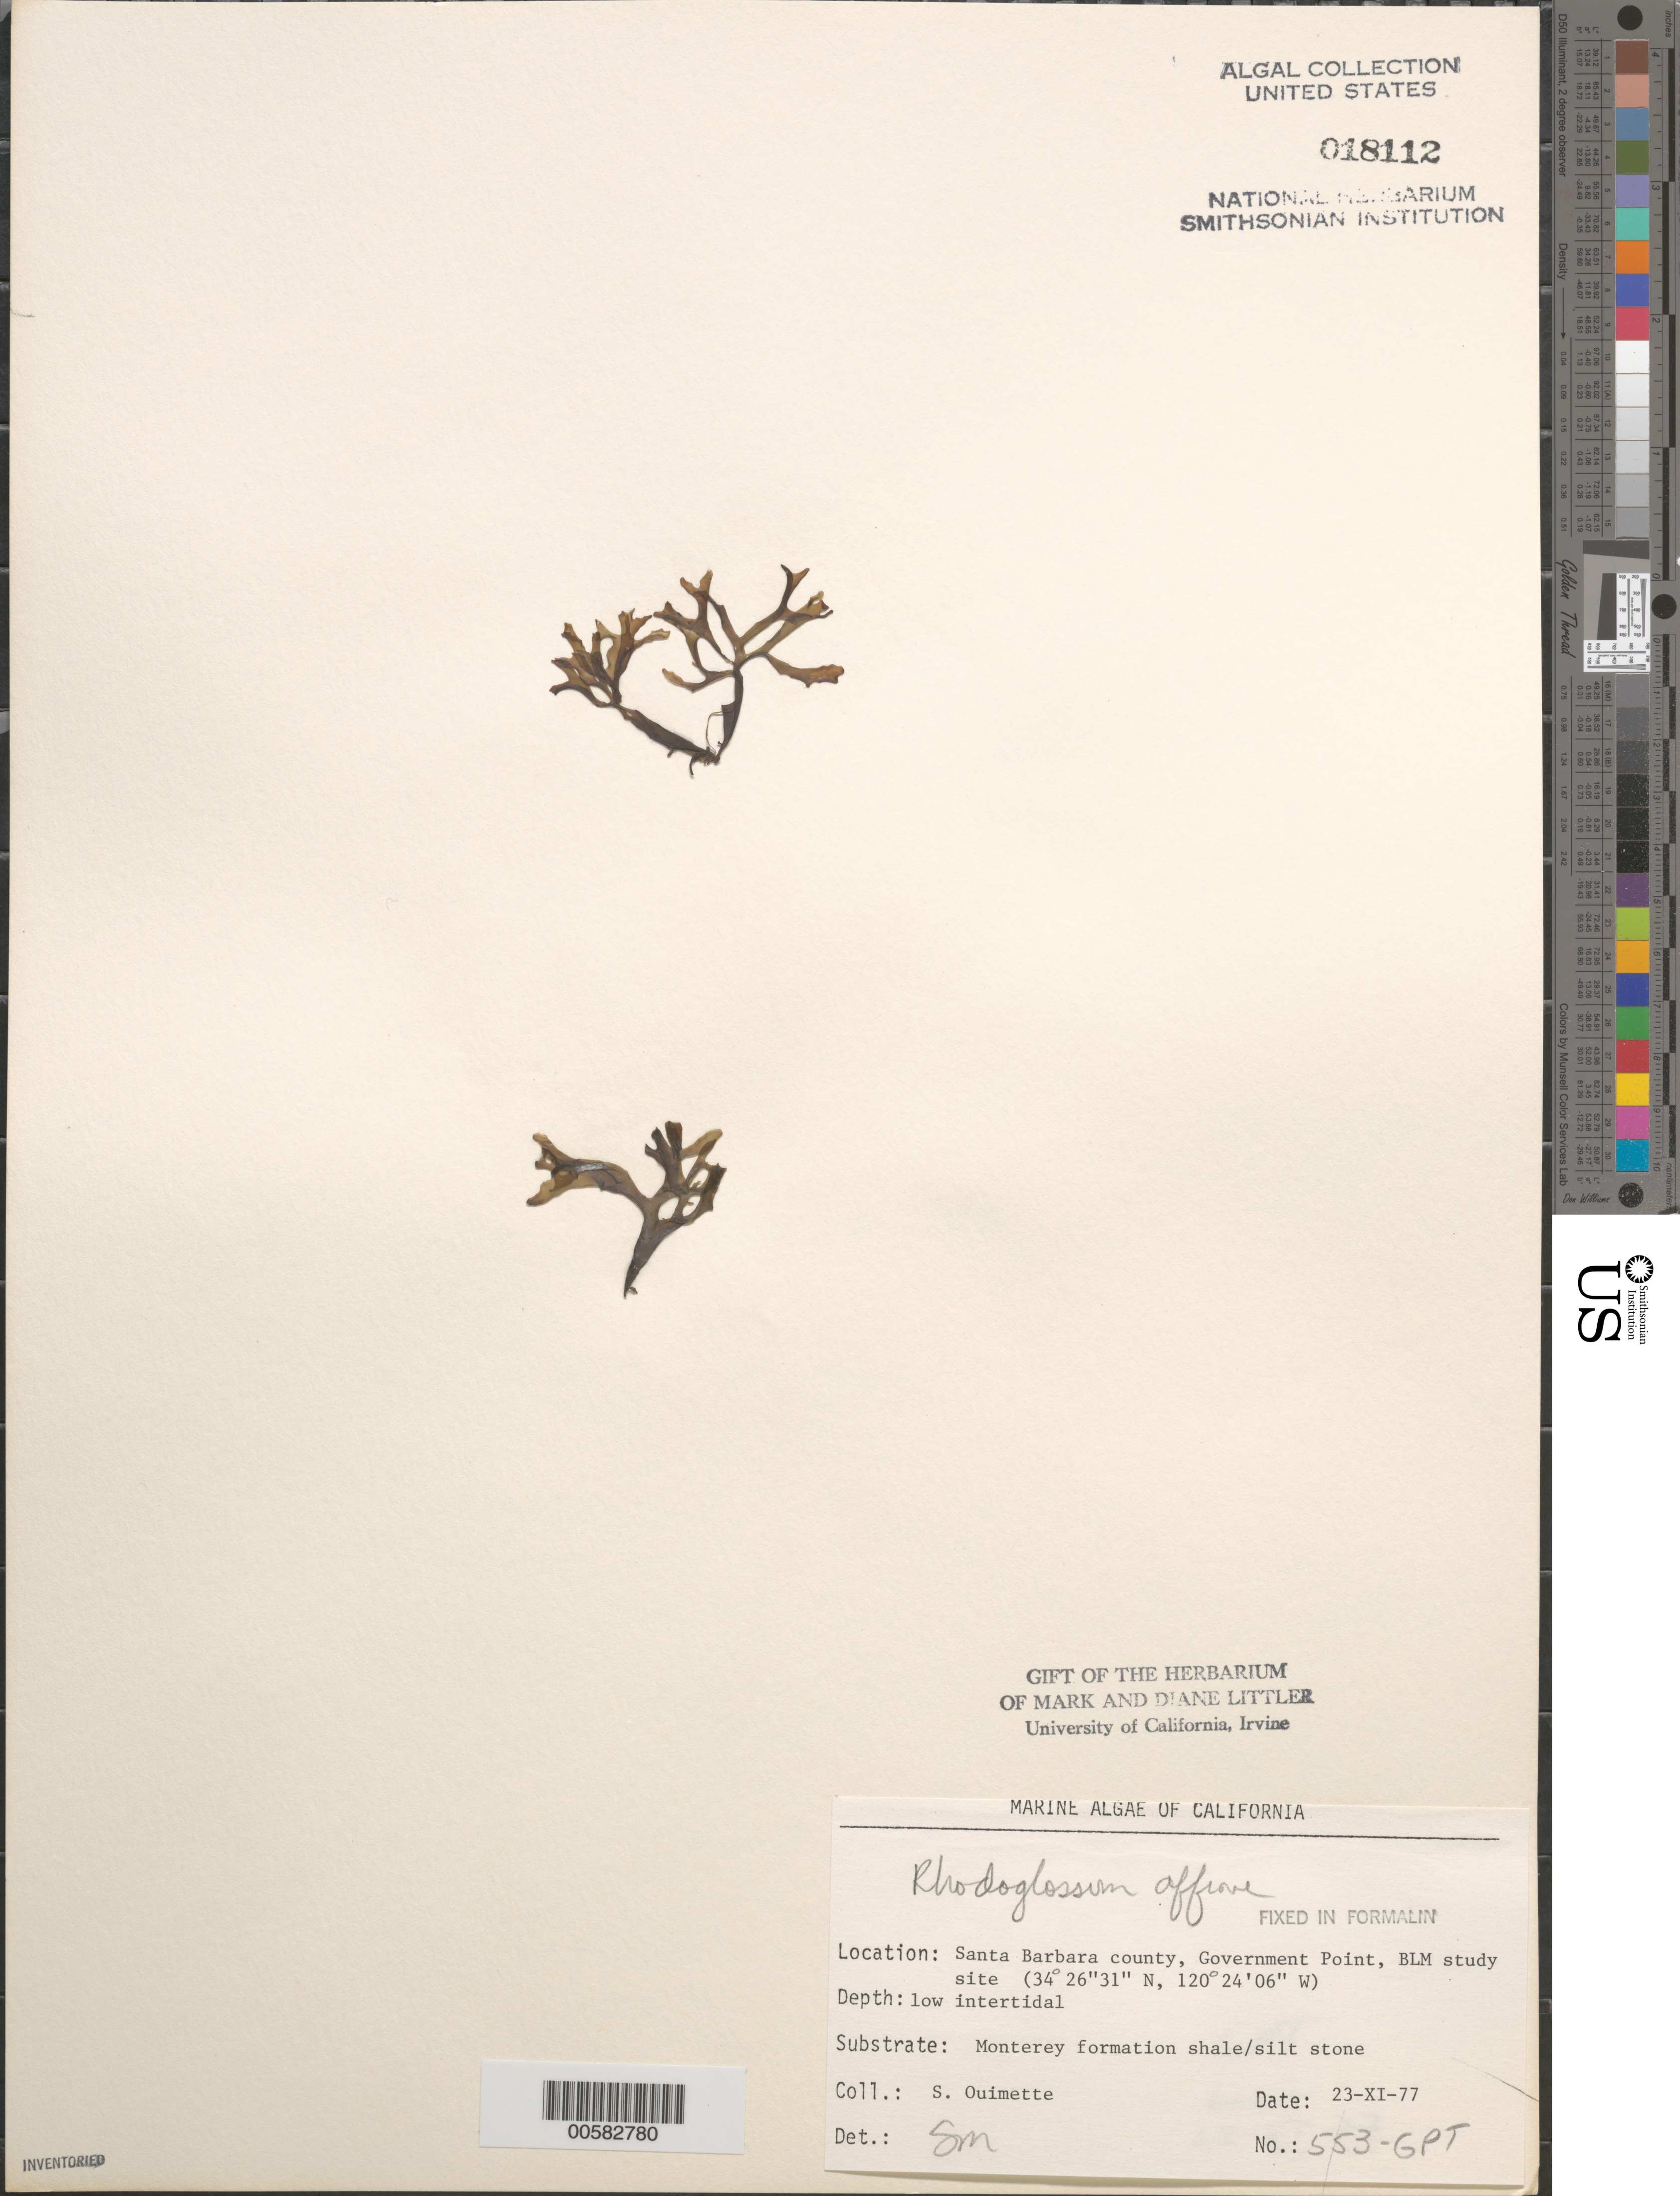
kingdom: Plantae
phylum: Rhodophyta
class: Florideophyceae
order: Gigartinales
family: Gigartinaceae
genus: Mazzaella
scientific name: Mazzaella affinis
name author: (Harvey) Fredericq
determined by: Algae name updating Project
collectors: S. Ouimette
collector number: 553-gpt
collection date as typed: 23 Nov 1977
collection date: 1977-11-23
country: United States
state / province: California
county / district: Santa Barbara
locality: Government Point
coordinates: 34 26'31"N, 120 24'06"W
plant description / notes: BLM-SOCALBIGHT Rocky Intertidal Survey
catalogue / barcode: US 18112